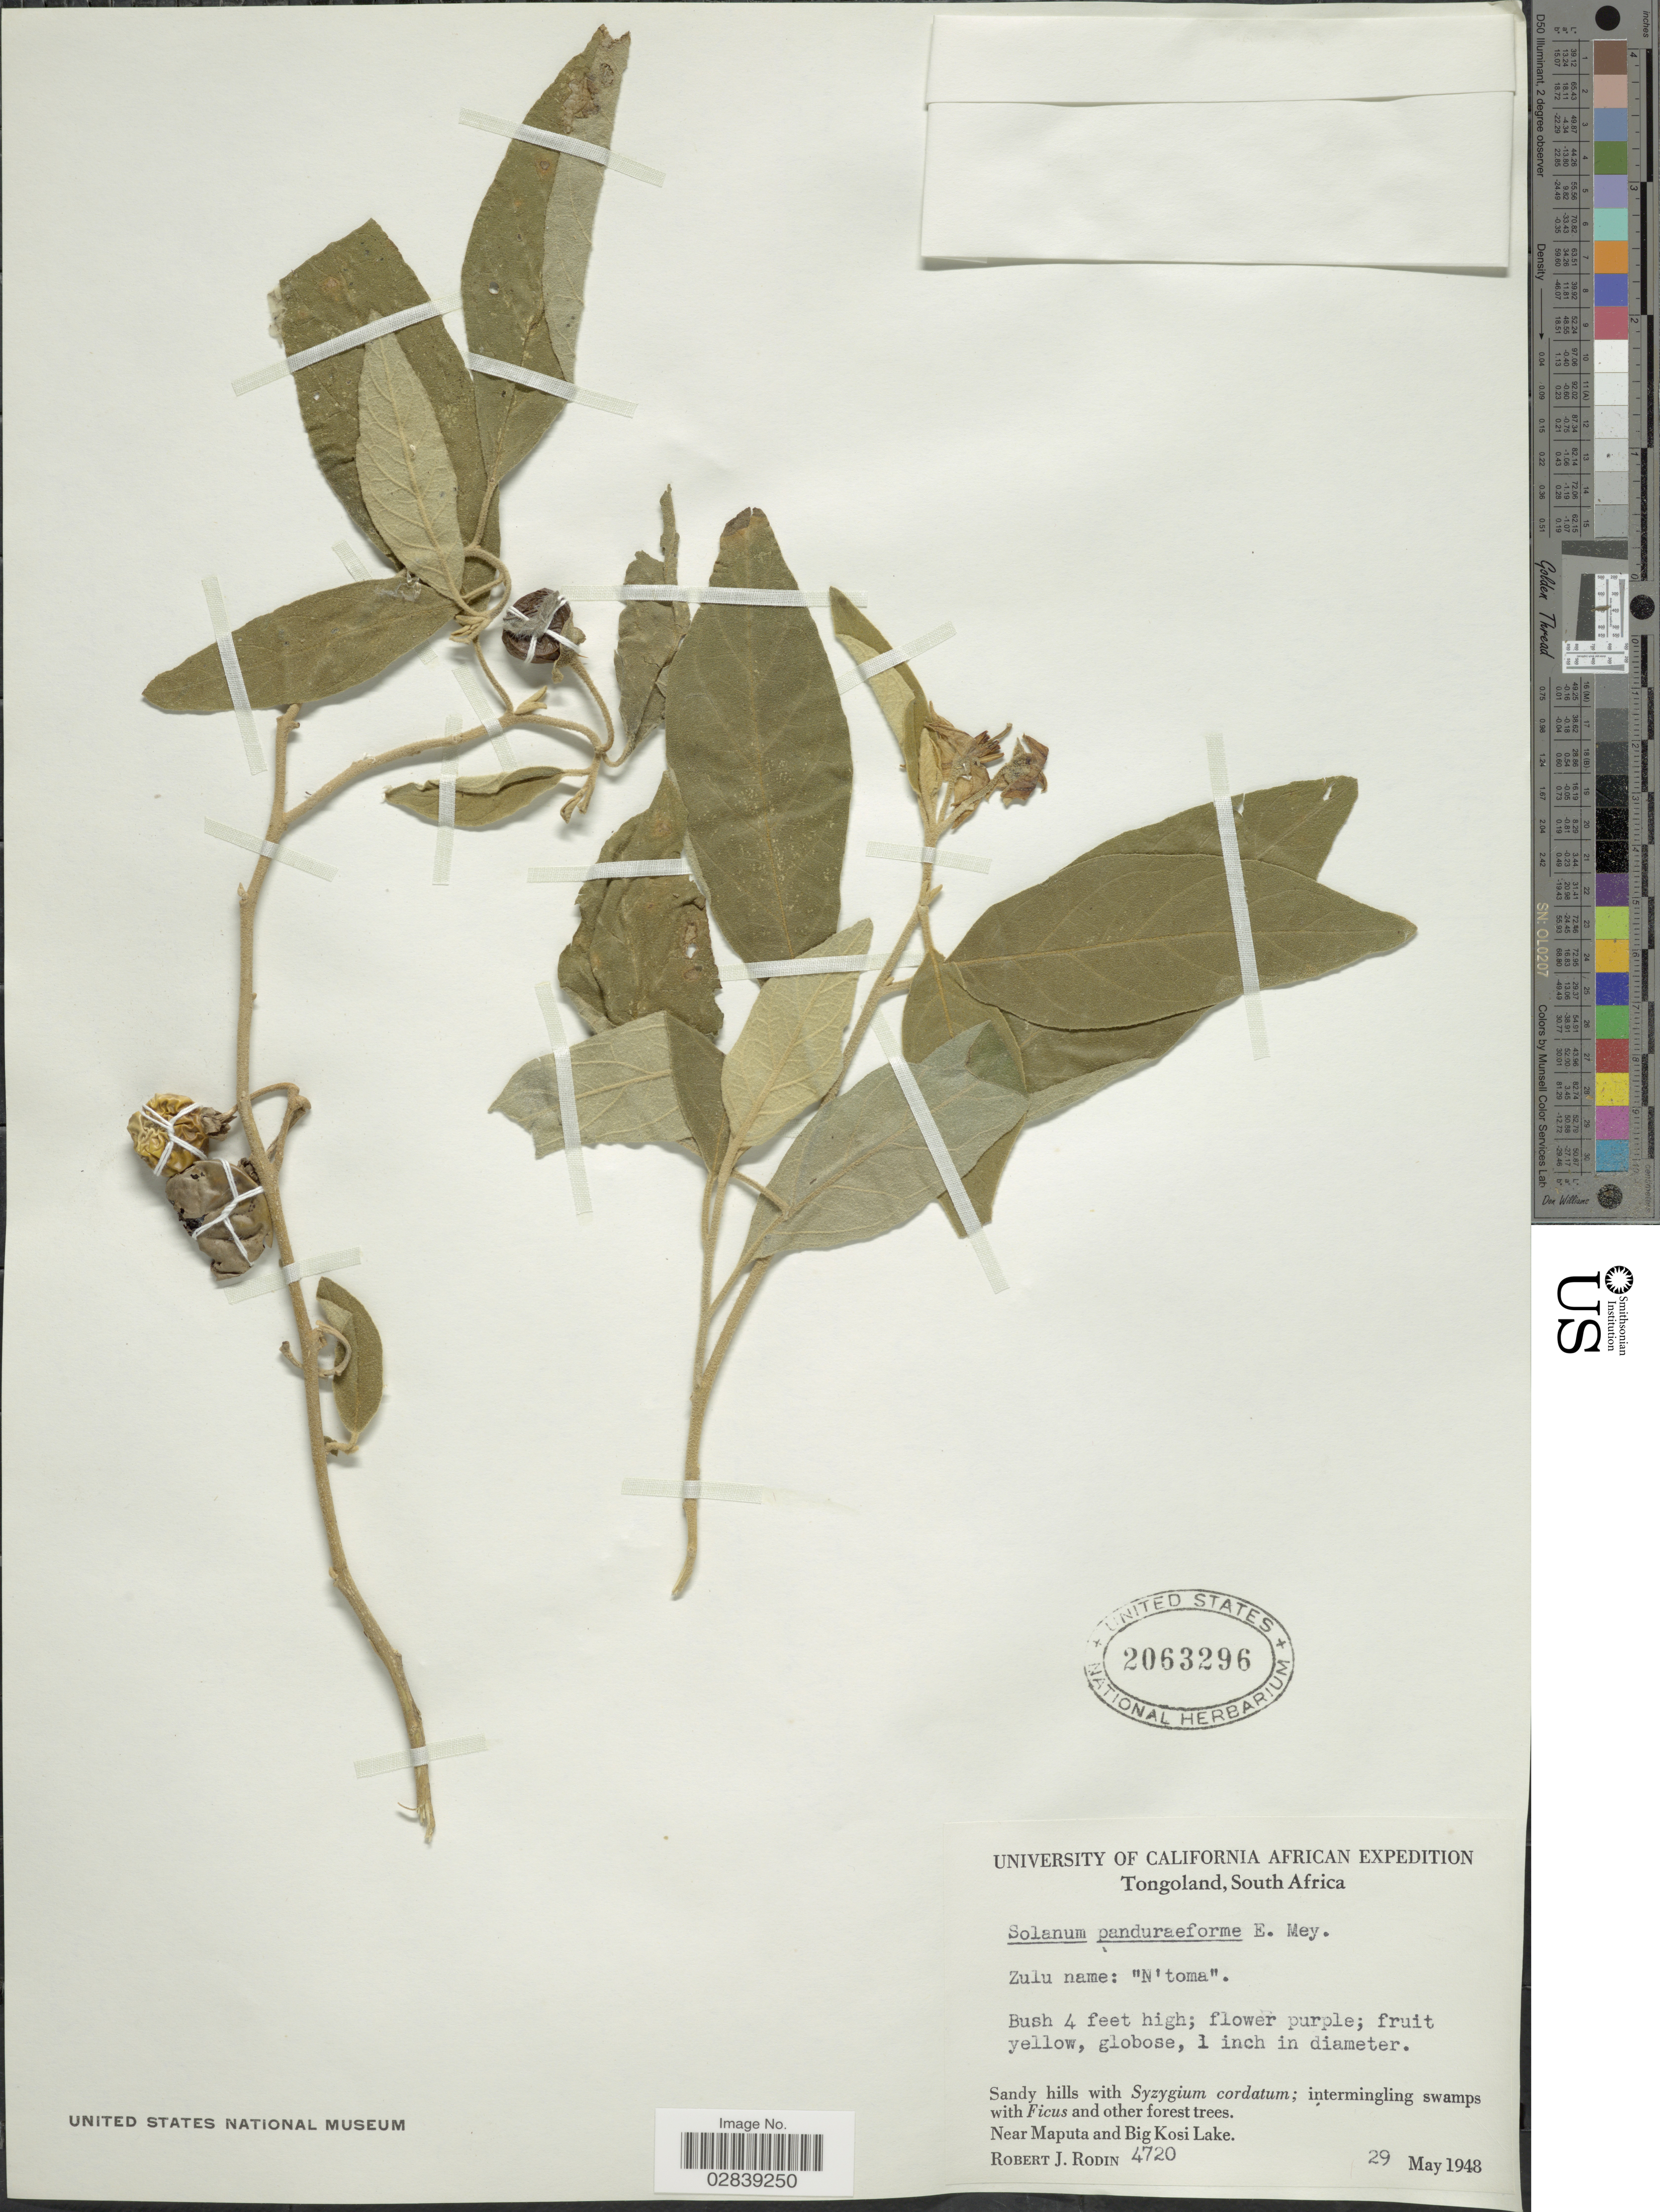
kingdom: Plantae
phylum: Tracheophyta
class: Magnoliopsida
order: Solanales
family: Solanaceae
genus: Solanum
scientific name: Solanum panduraeforme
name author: Dunal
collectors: R. J. Rodin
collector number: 4720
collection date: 1948-05-29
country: South Africa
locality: Tongoland. Near Maputa and Big Kosi Lake.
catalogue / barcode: US 2063296